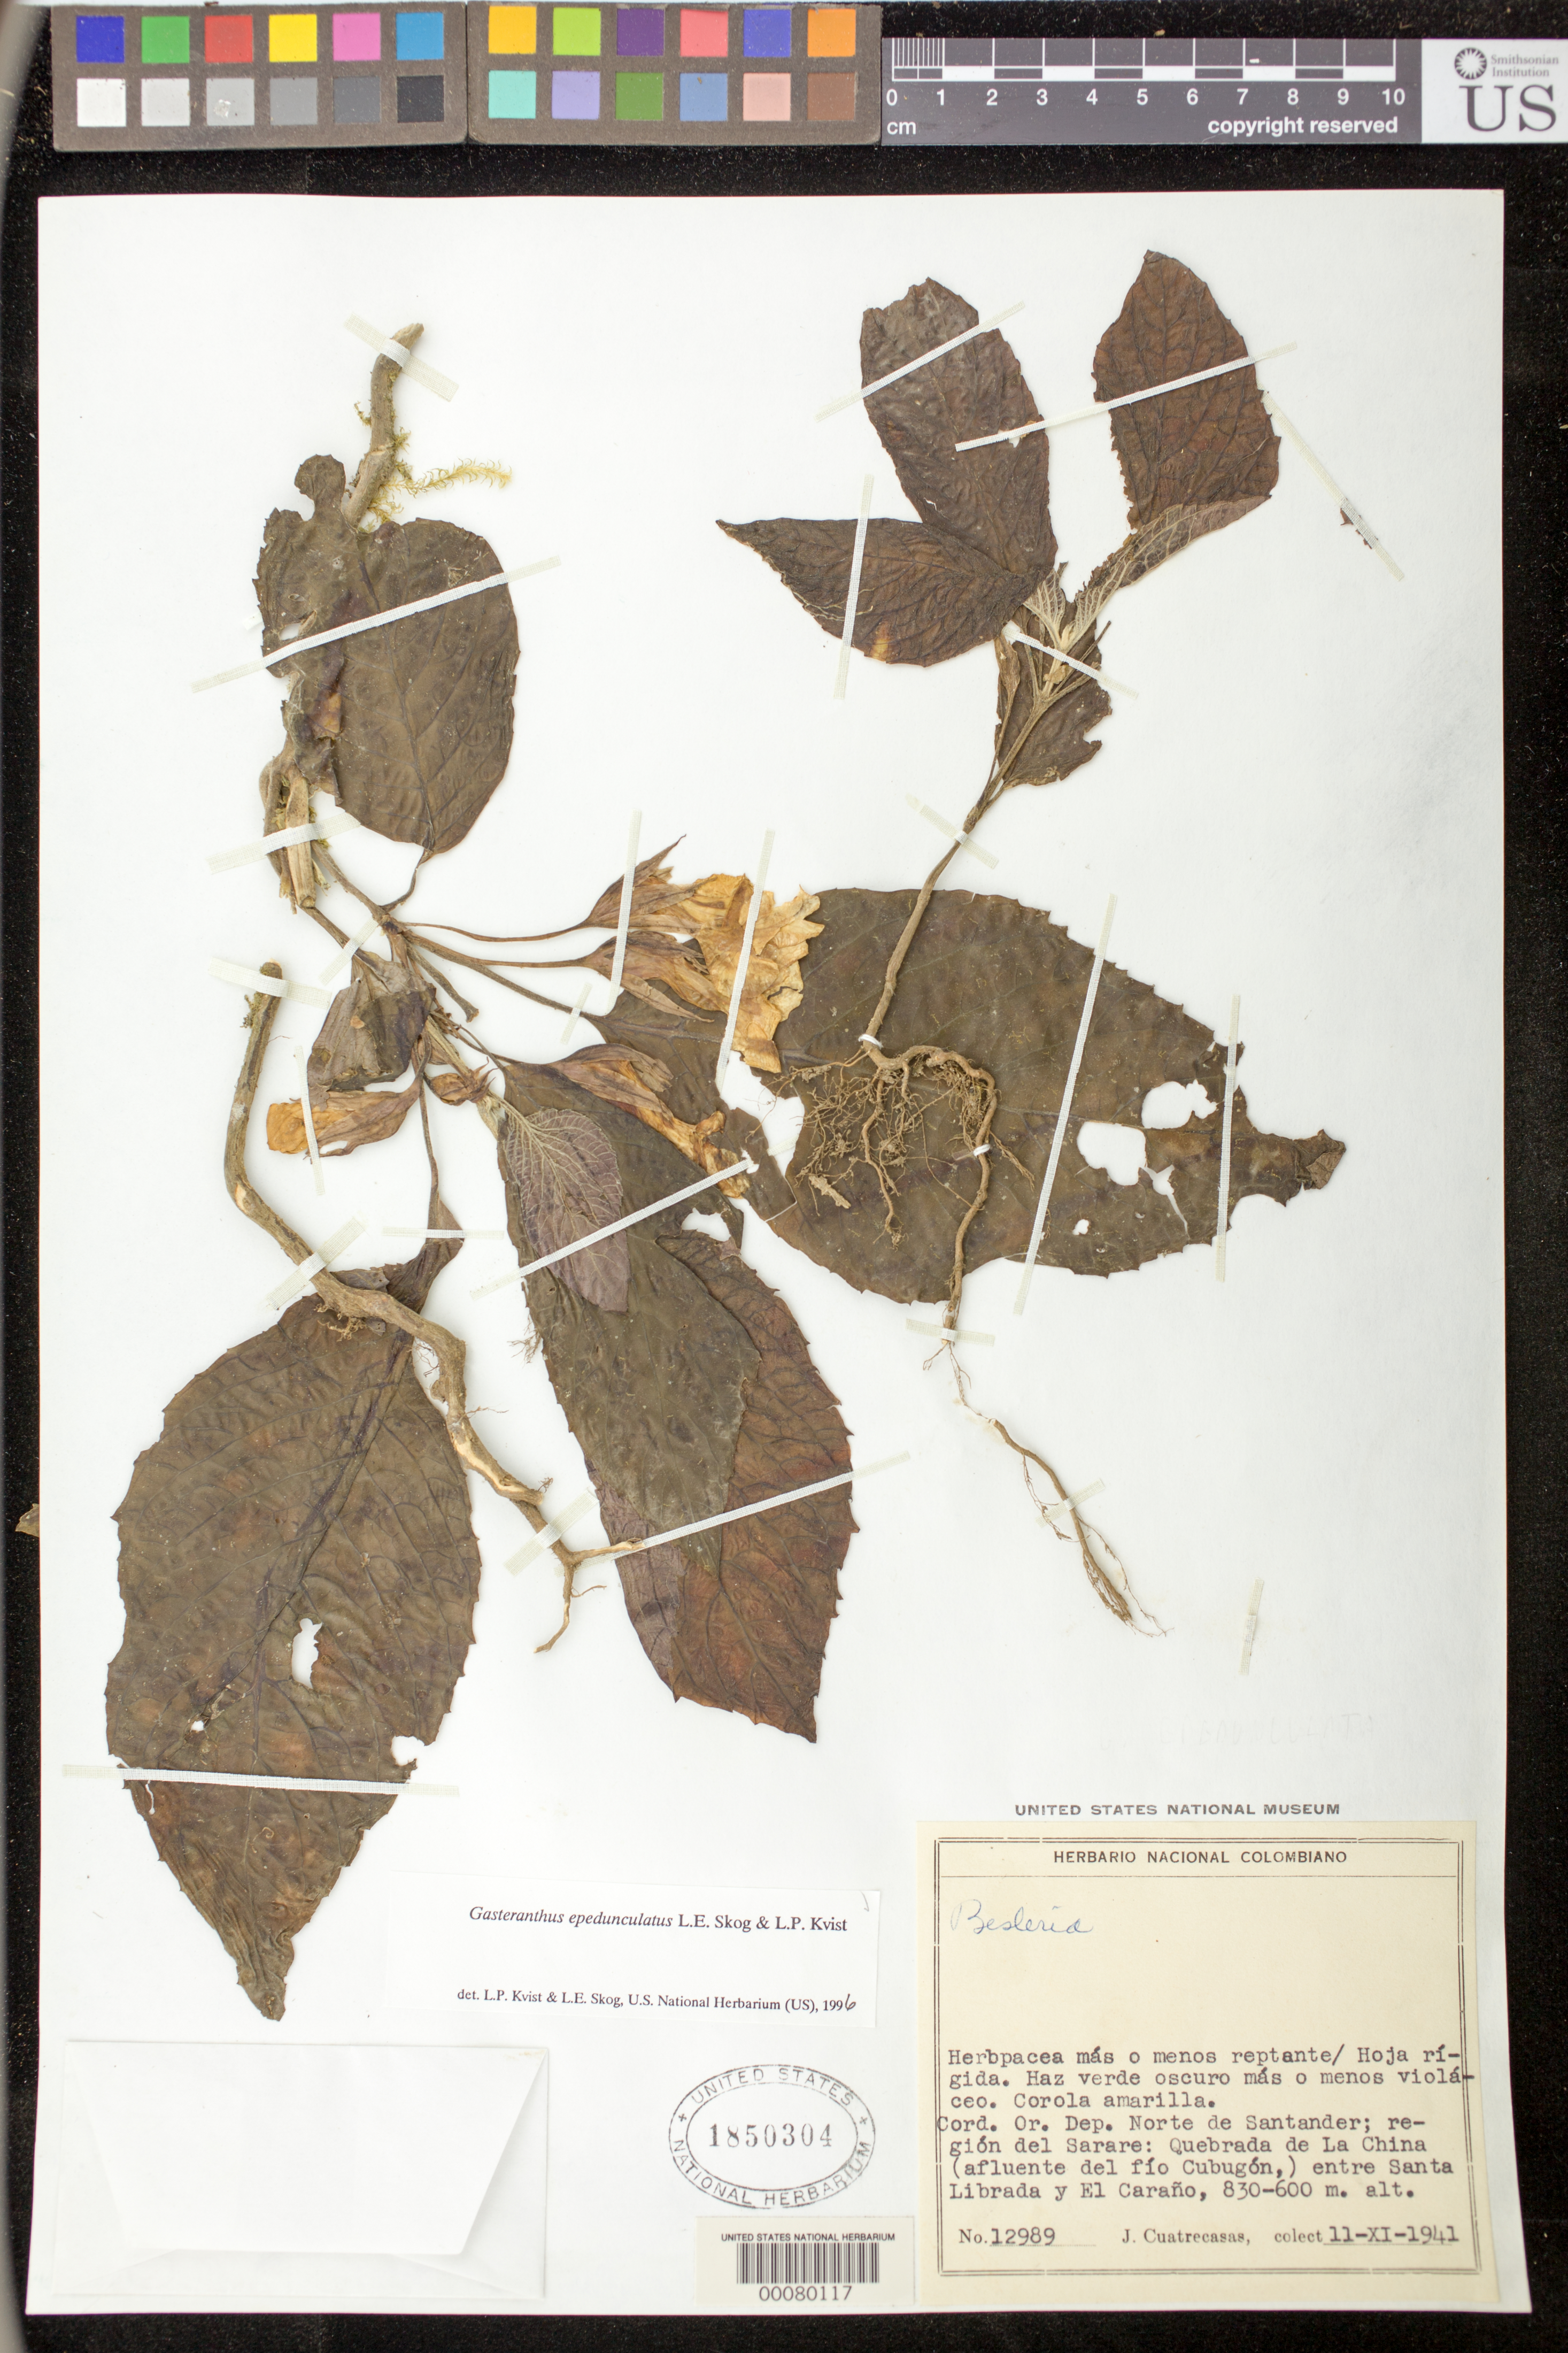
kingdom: Plantae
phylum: Tracheophyta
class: Magnoliopsida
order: Lamiales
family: Gesneriaceae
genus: Gasteranthus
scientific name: Gasteranthus epedunculatus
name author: L.E. Skog & L.P. Kvist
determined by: Skog, Laurence E.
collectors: J. Cuatrecasas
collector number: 12989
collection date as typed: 11 Nov 1941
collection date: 1941-11-11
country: Colombia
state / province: Norte de Santander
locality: Cordillera Oriental, región del Sarare, Quebrada de la China (afluente del río Cubugón), entre Santa Librada y El Caraño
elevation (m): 600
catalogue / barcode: US 1850304